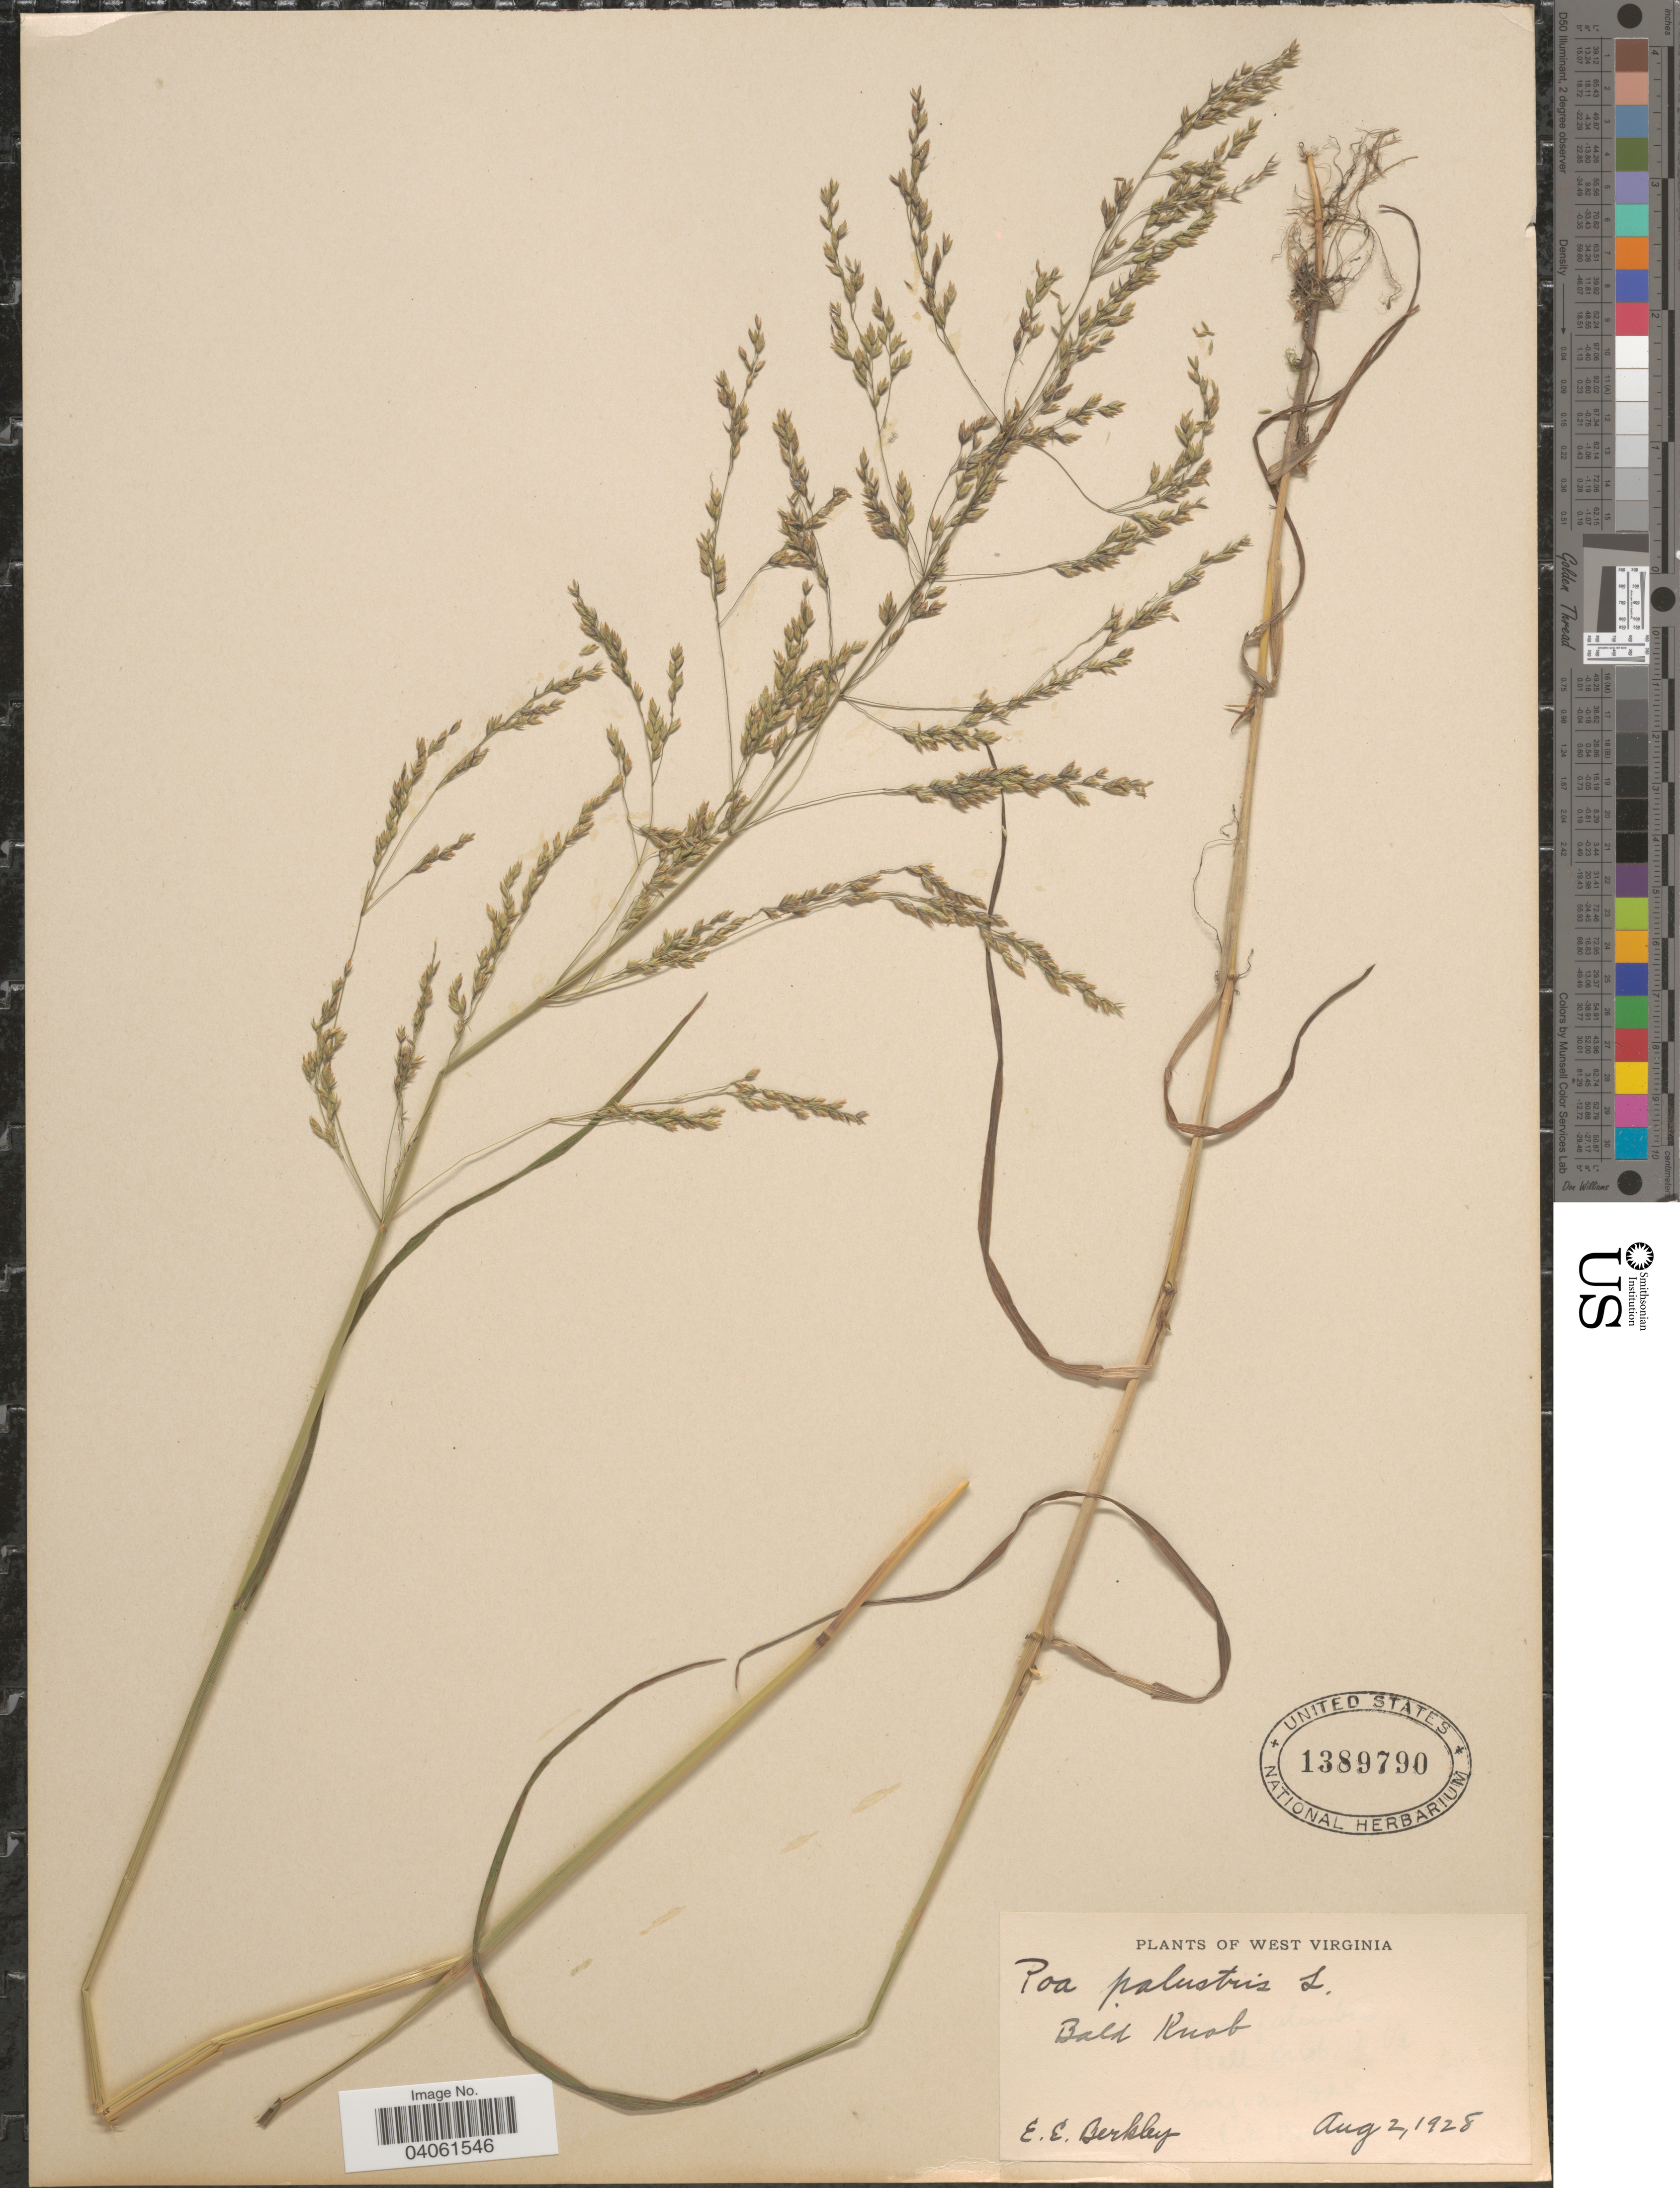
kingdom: Plantae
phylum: Tracheophyta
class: Liliopsida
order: Poales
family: Poaceae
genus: Poa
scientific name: Poa palustris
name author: L.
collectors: E. Berkley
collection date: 1928-08-02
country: United States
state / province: West Virginia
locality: Bald Knob.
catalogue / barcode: US 1389790